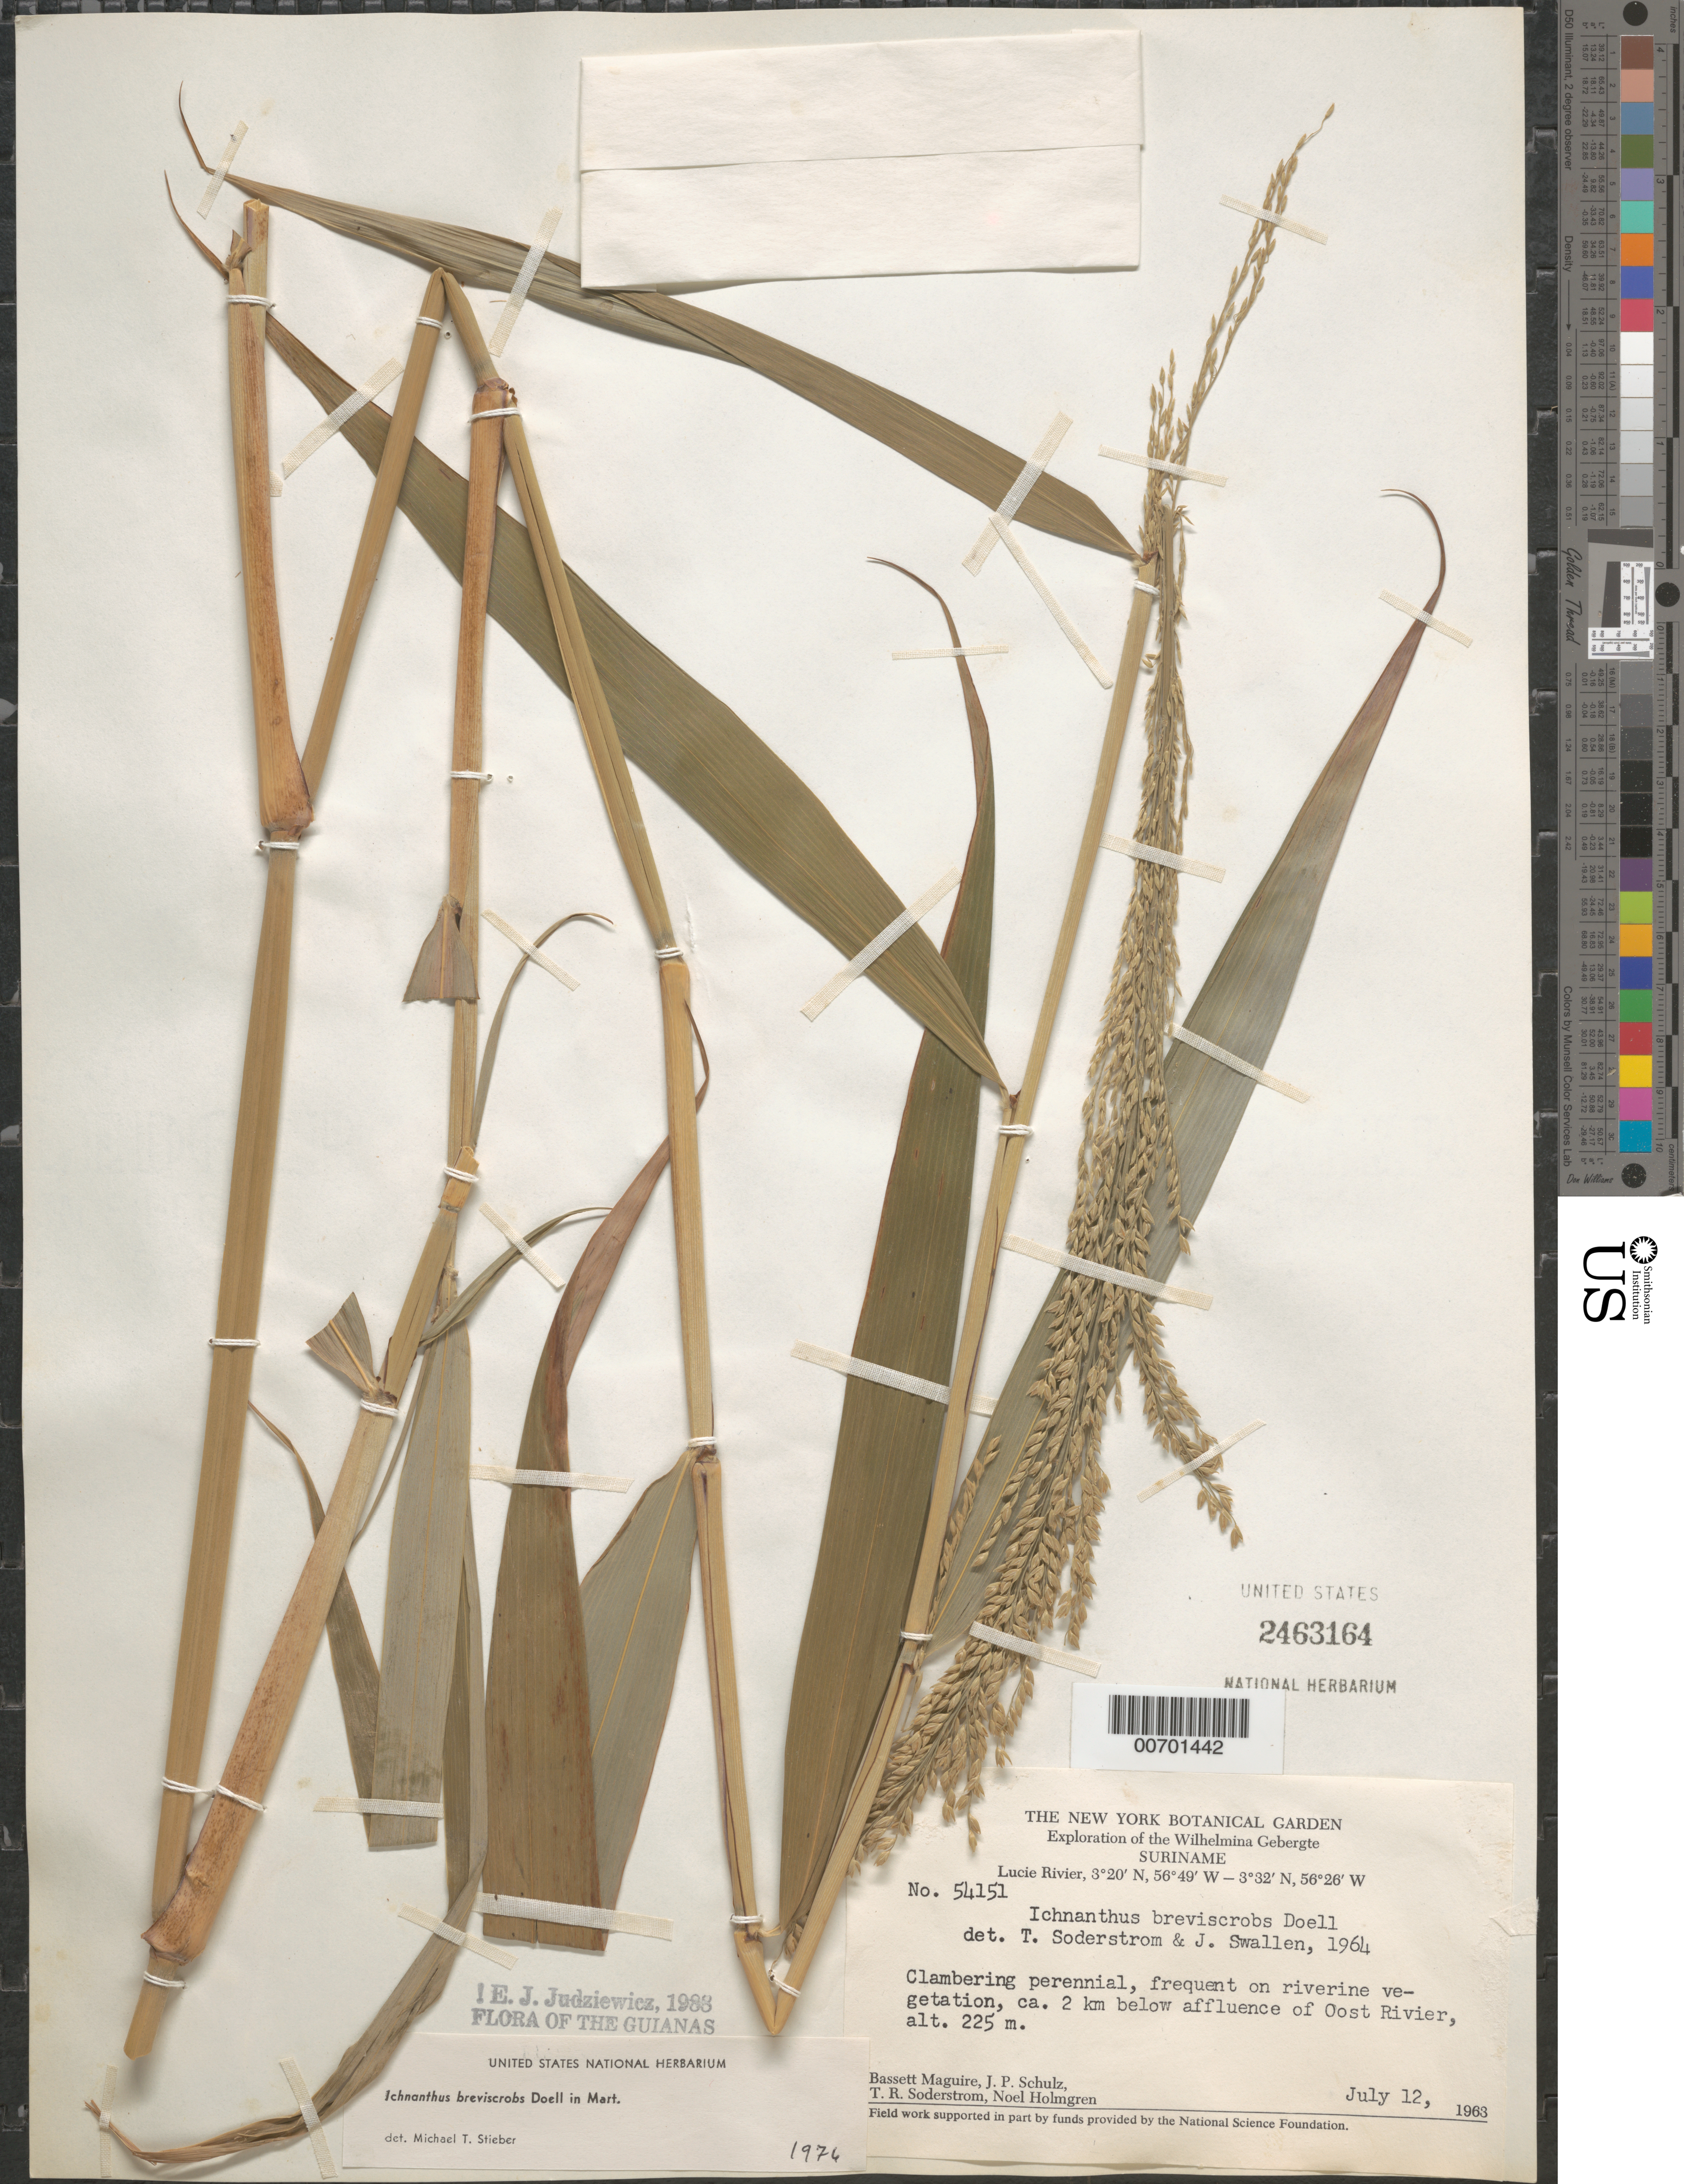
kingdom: Plantae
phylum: Tracheophyta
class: Liliopsida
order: Poales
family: Poaceae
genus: Ichnanthus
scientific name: Ichnanthus breviscrobs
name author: Döll in Mart.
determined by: Judziewicz, E. J.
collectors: B. Maguire, J. P. Schulz, T. R. Soderstrom & N. H. Holmgren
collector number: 54151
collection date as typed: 12-Jul-63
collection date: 1963-07-12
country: Suriname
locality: Lucie R., 2 km below confluence with Oost R., Wilhelmina Gebergte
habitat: Riverine vegetation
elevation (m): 225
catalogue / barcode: US 2463164